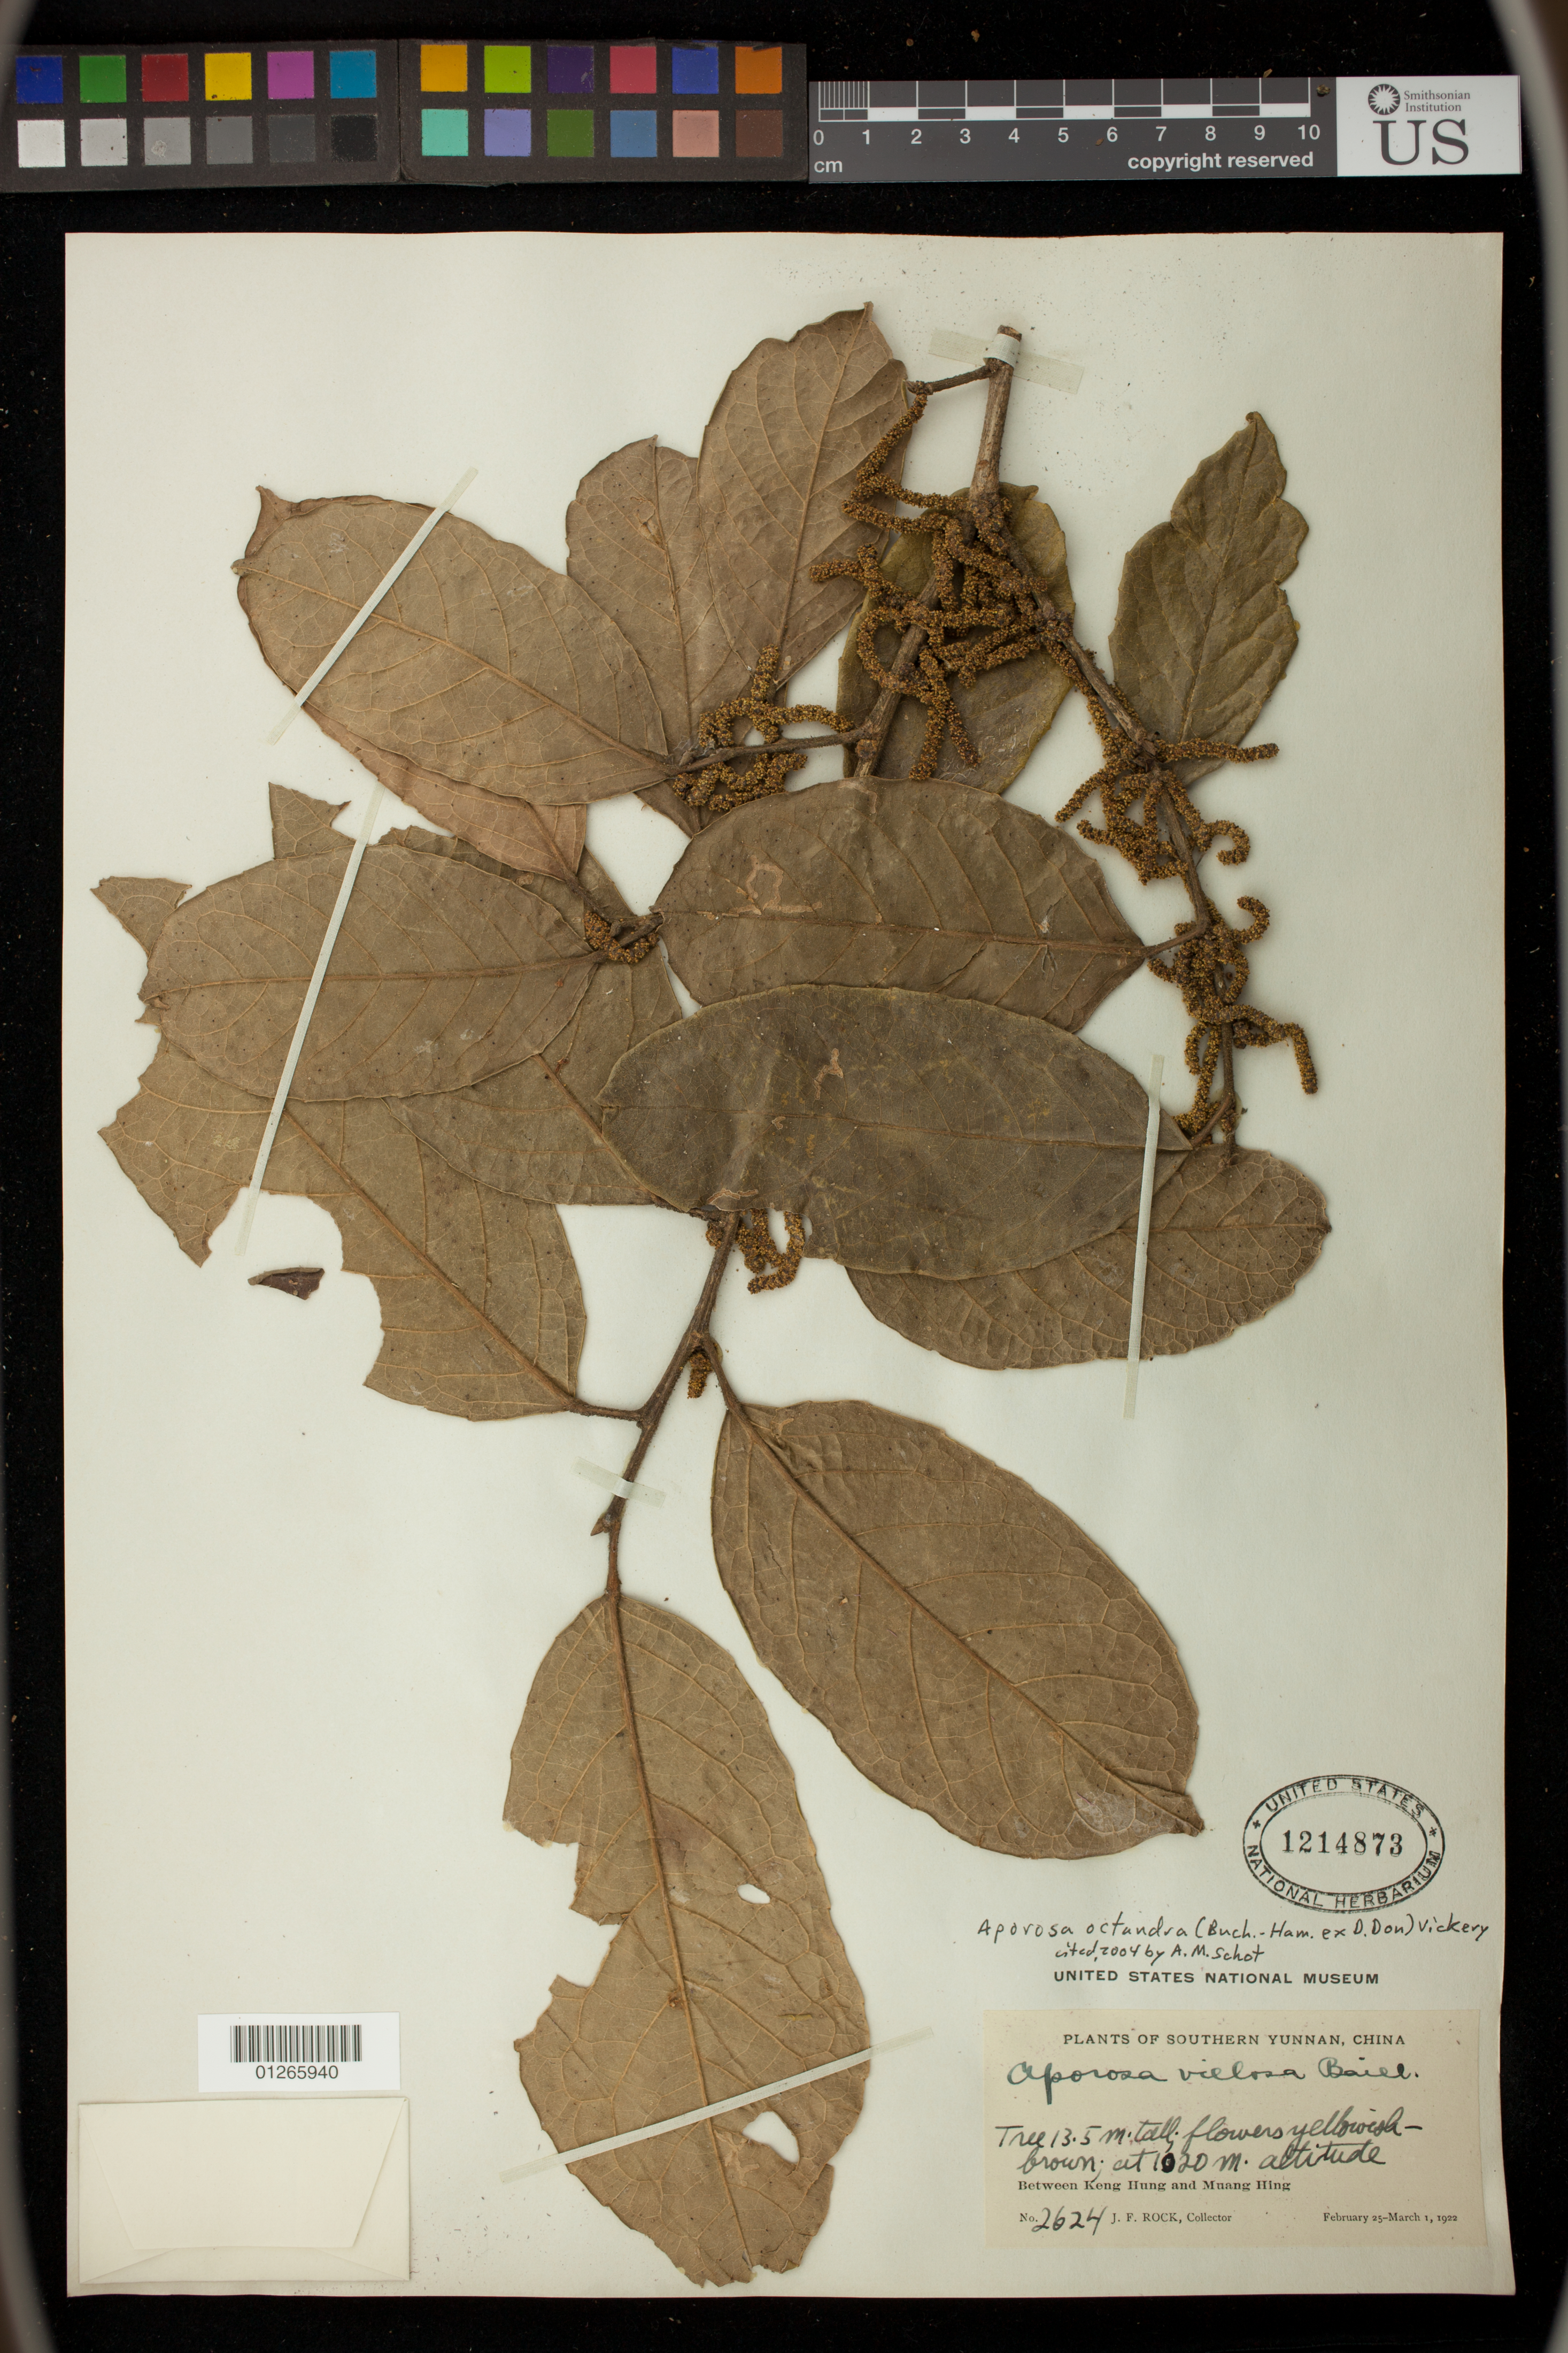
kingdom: Plantae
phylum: Tracheophyta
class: Magnoliopsida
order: Malpighiales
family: Phyllanthaceae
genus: Aporosa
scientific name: Aporosa octandra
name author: (Buch.-Ham. & D. Don) Vickery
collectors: J. Rock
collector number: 2624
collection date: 1922-02-25/1922-03-01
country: China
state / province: Yunnan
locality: Between Keng Hung and Muang Hing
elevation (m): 1020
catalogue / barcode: US 1214876